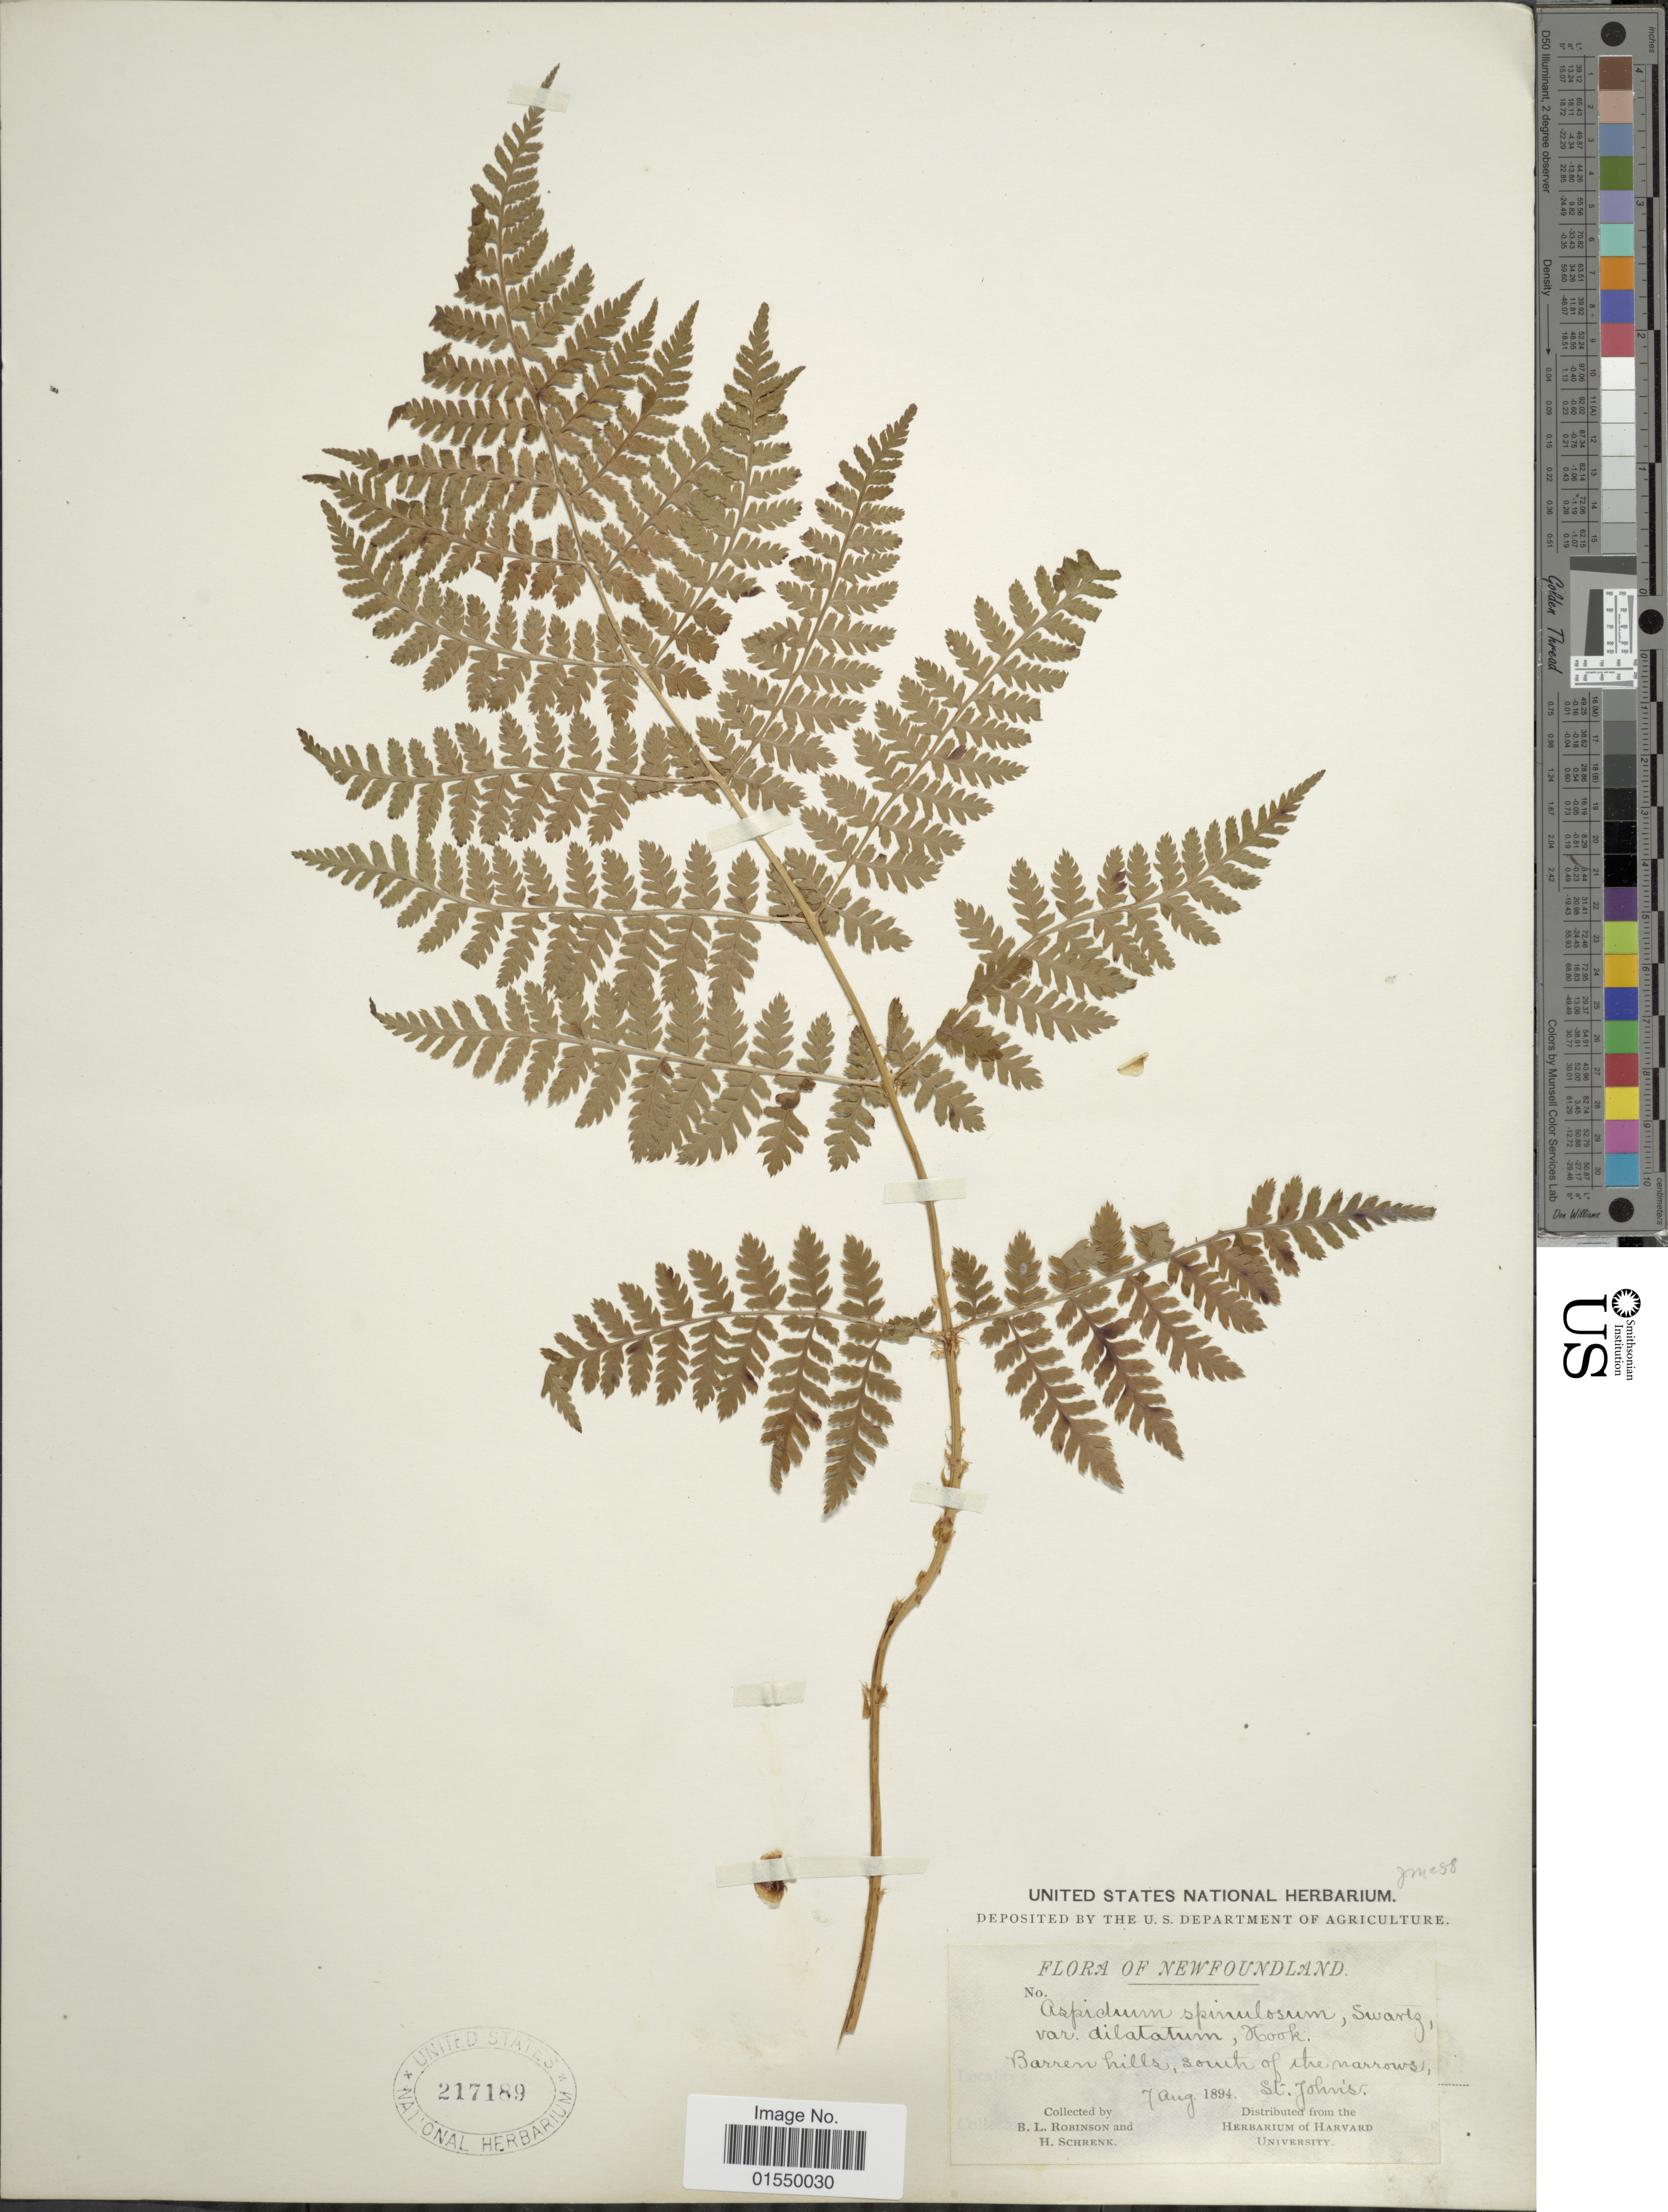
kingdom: Plantae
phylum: Tracheophyta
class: Polypodiopsida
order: Polypodiales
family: Dryopteridaceae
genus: Dryopteris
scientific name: Dryopteris campyloptera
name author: Clarkson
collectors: B. L. Robinson & H. v. Schrenk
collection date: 1894-08-07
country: Canada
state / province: Newfoundland and Labrador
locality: St. John's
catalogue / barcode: US 217189